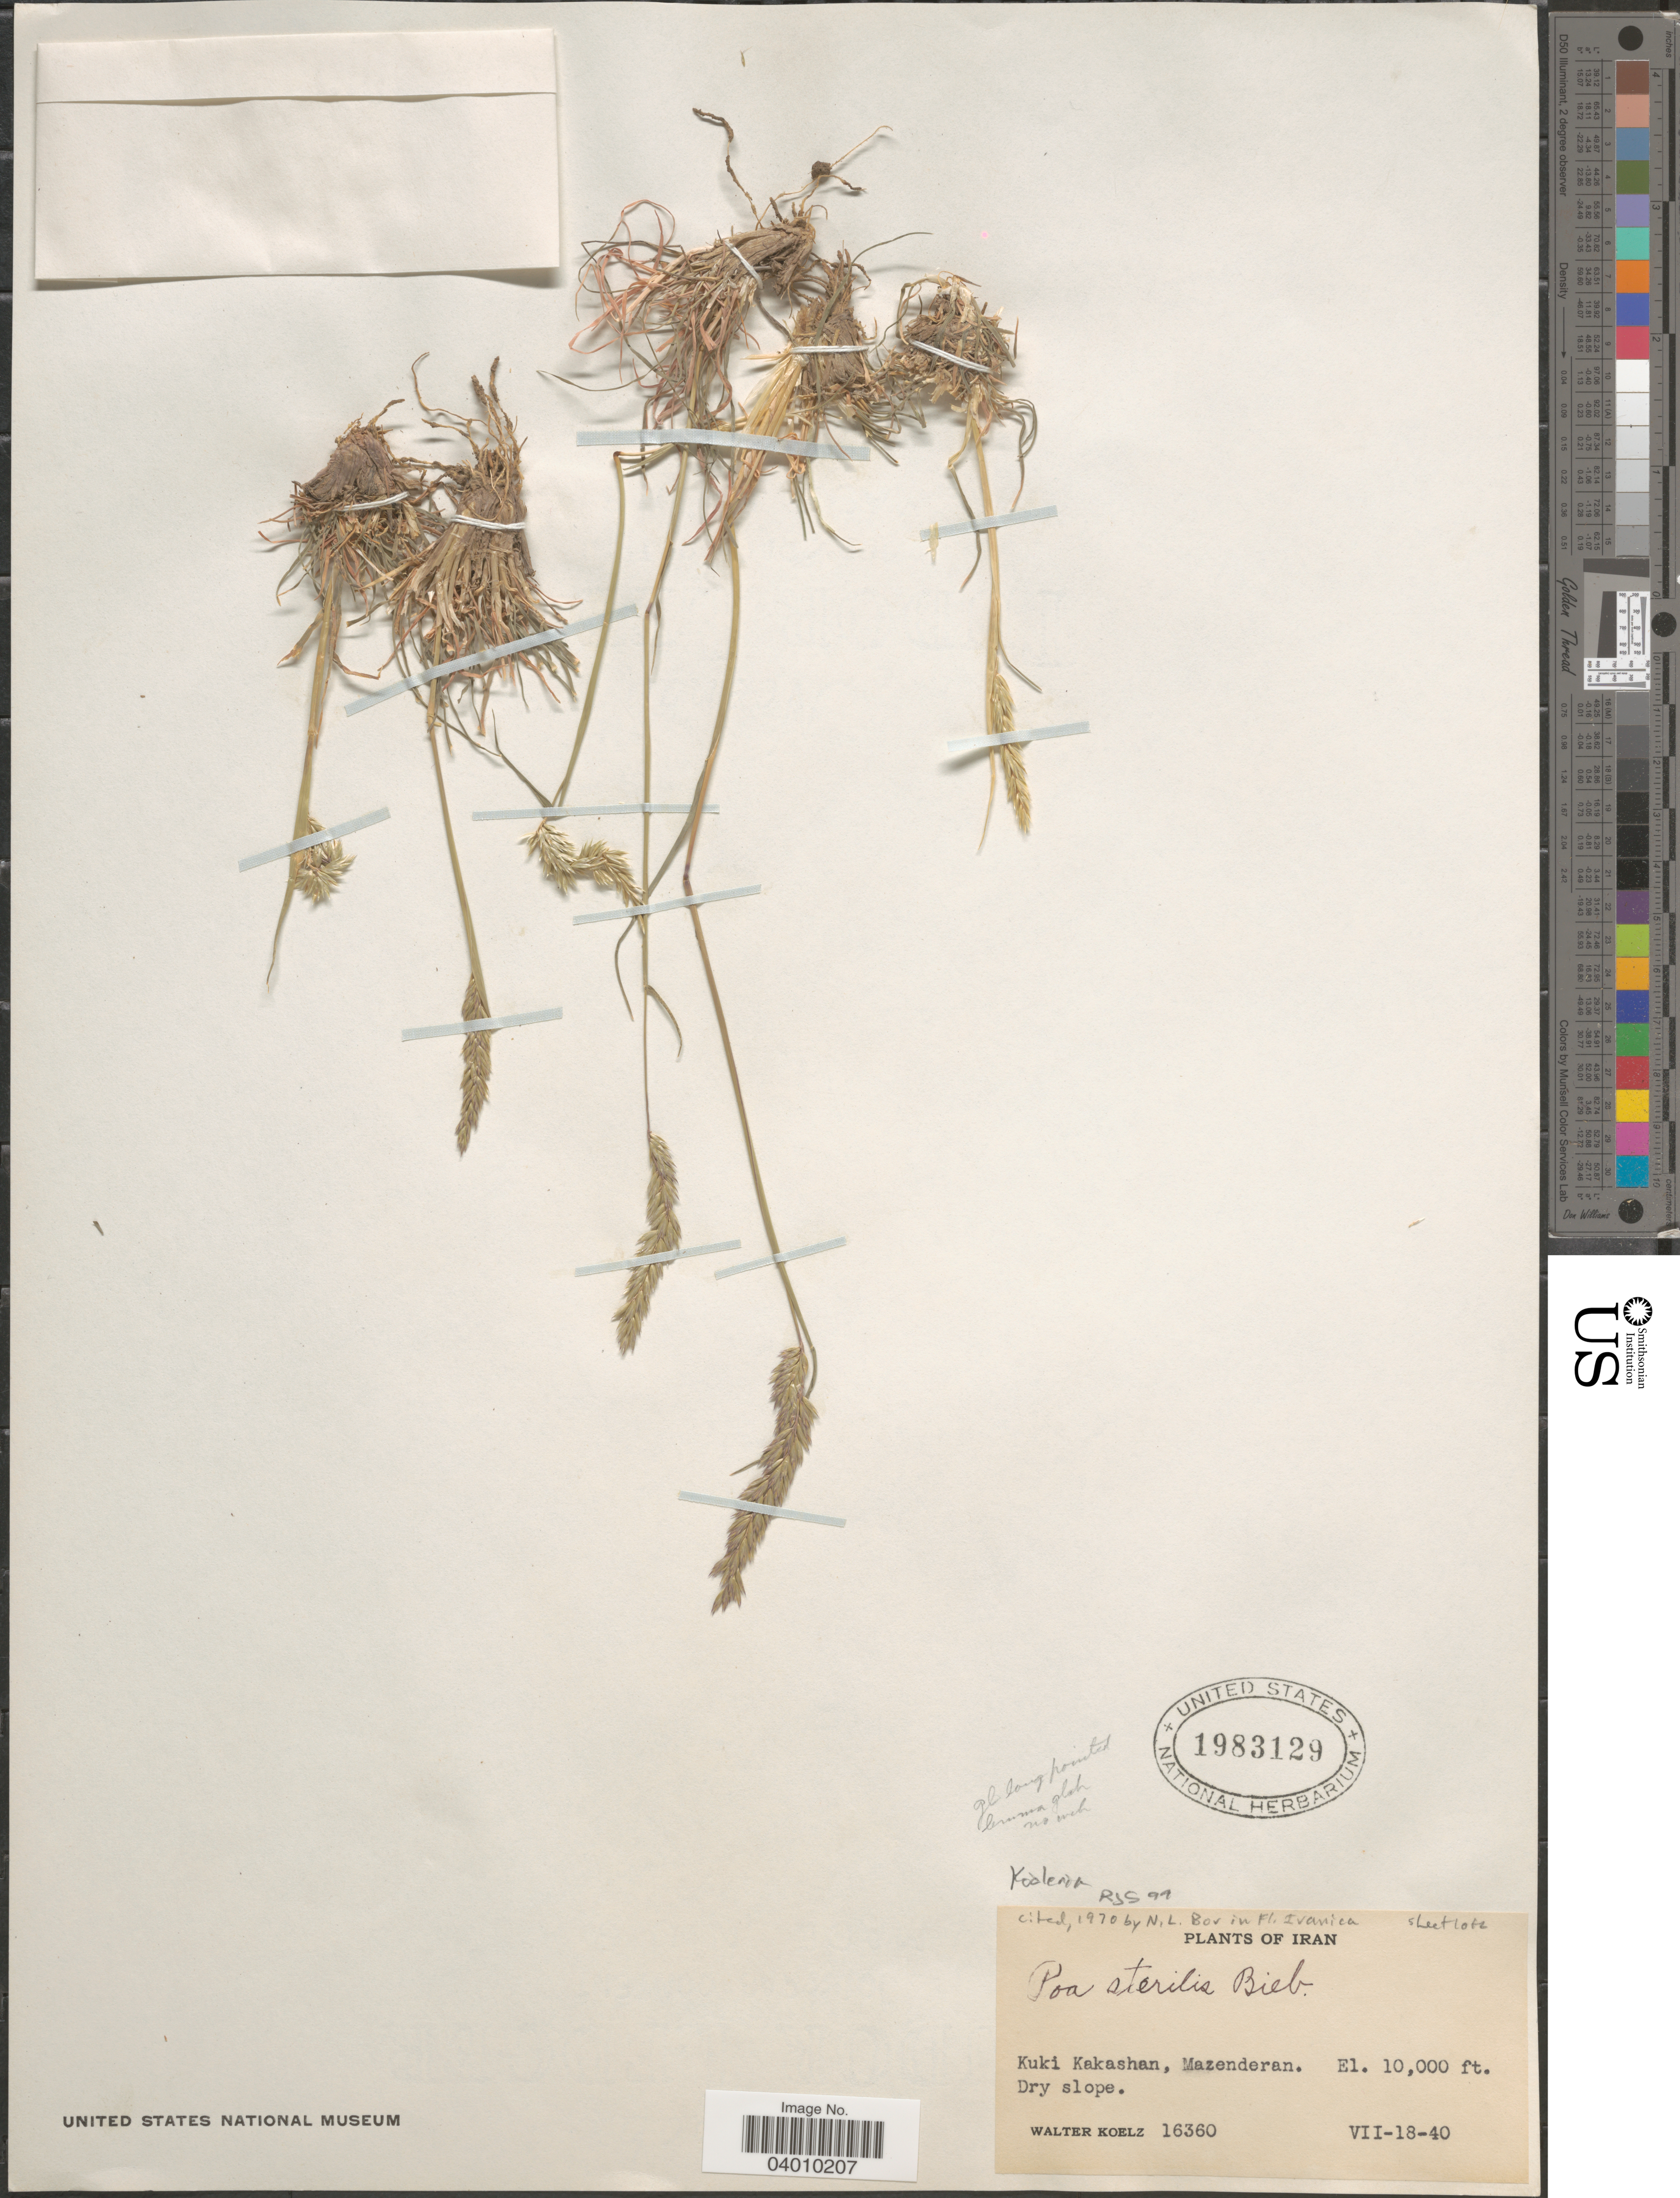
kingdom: Plantae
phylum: Tracheophyta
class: Liliopsida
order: Poales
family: Poaceae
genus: Koeleria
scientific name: Koeleria sp.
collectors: W. N. Koelz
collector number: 16360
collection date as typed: Transcribed d/m/y: 18/7/40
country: Iran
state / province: Mazandaran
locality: Kuki Kakashan, Mazenderan.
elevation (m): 3048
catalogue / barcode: US 1983129